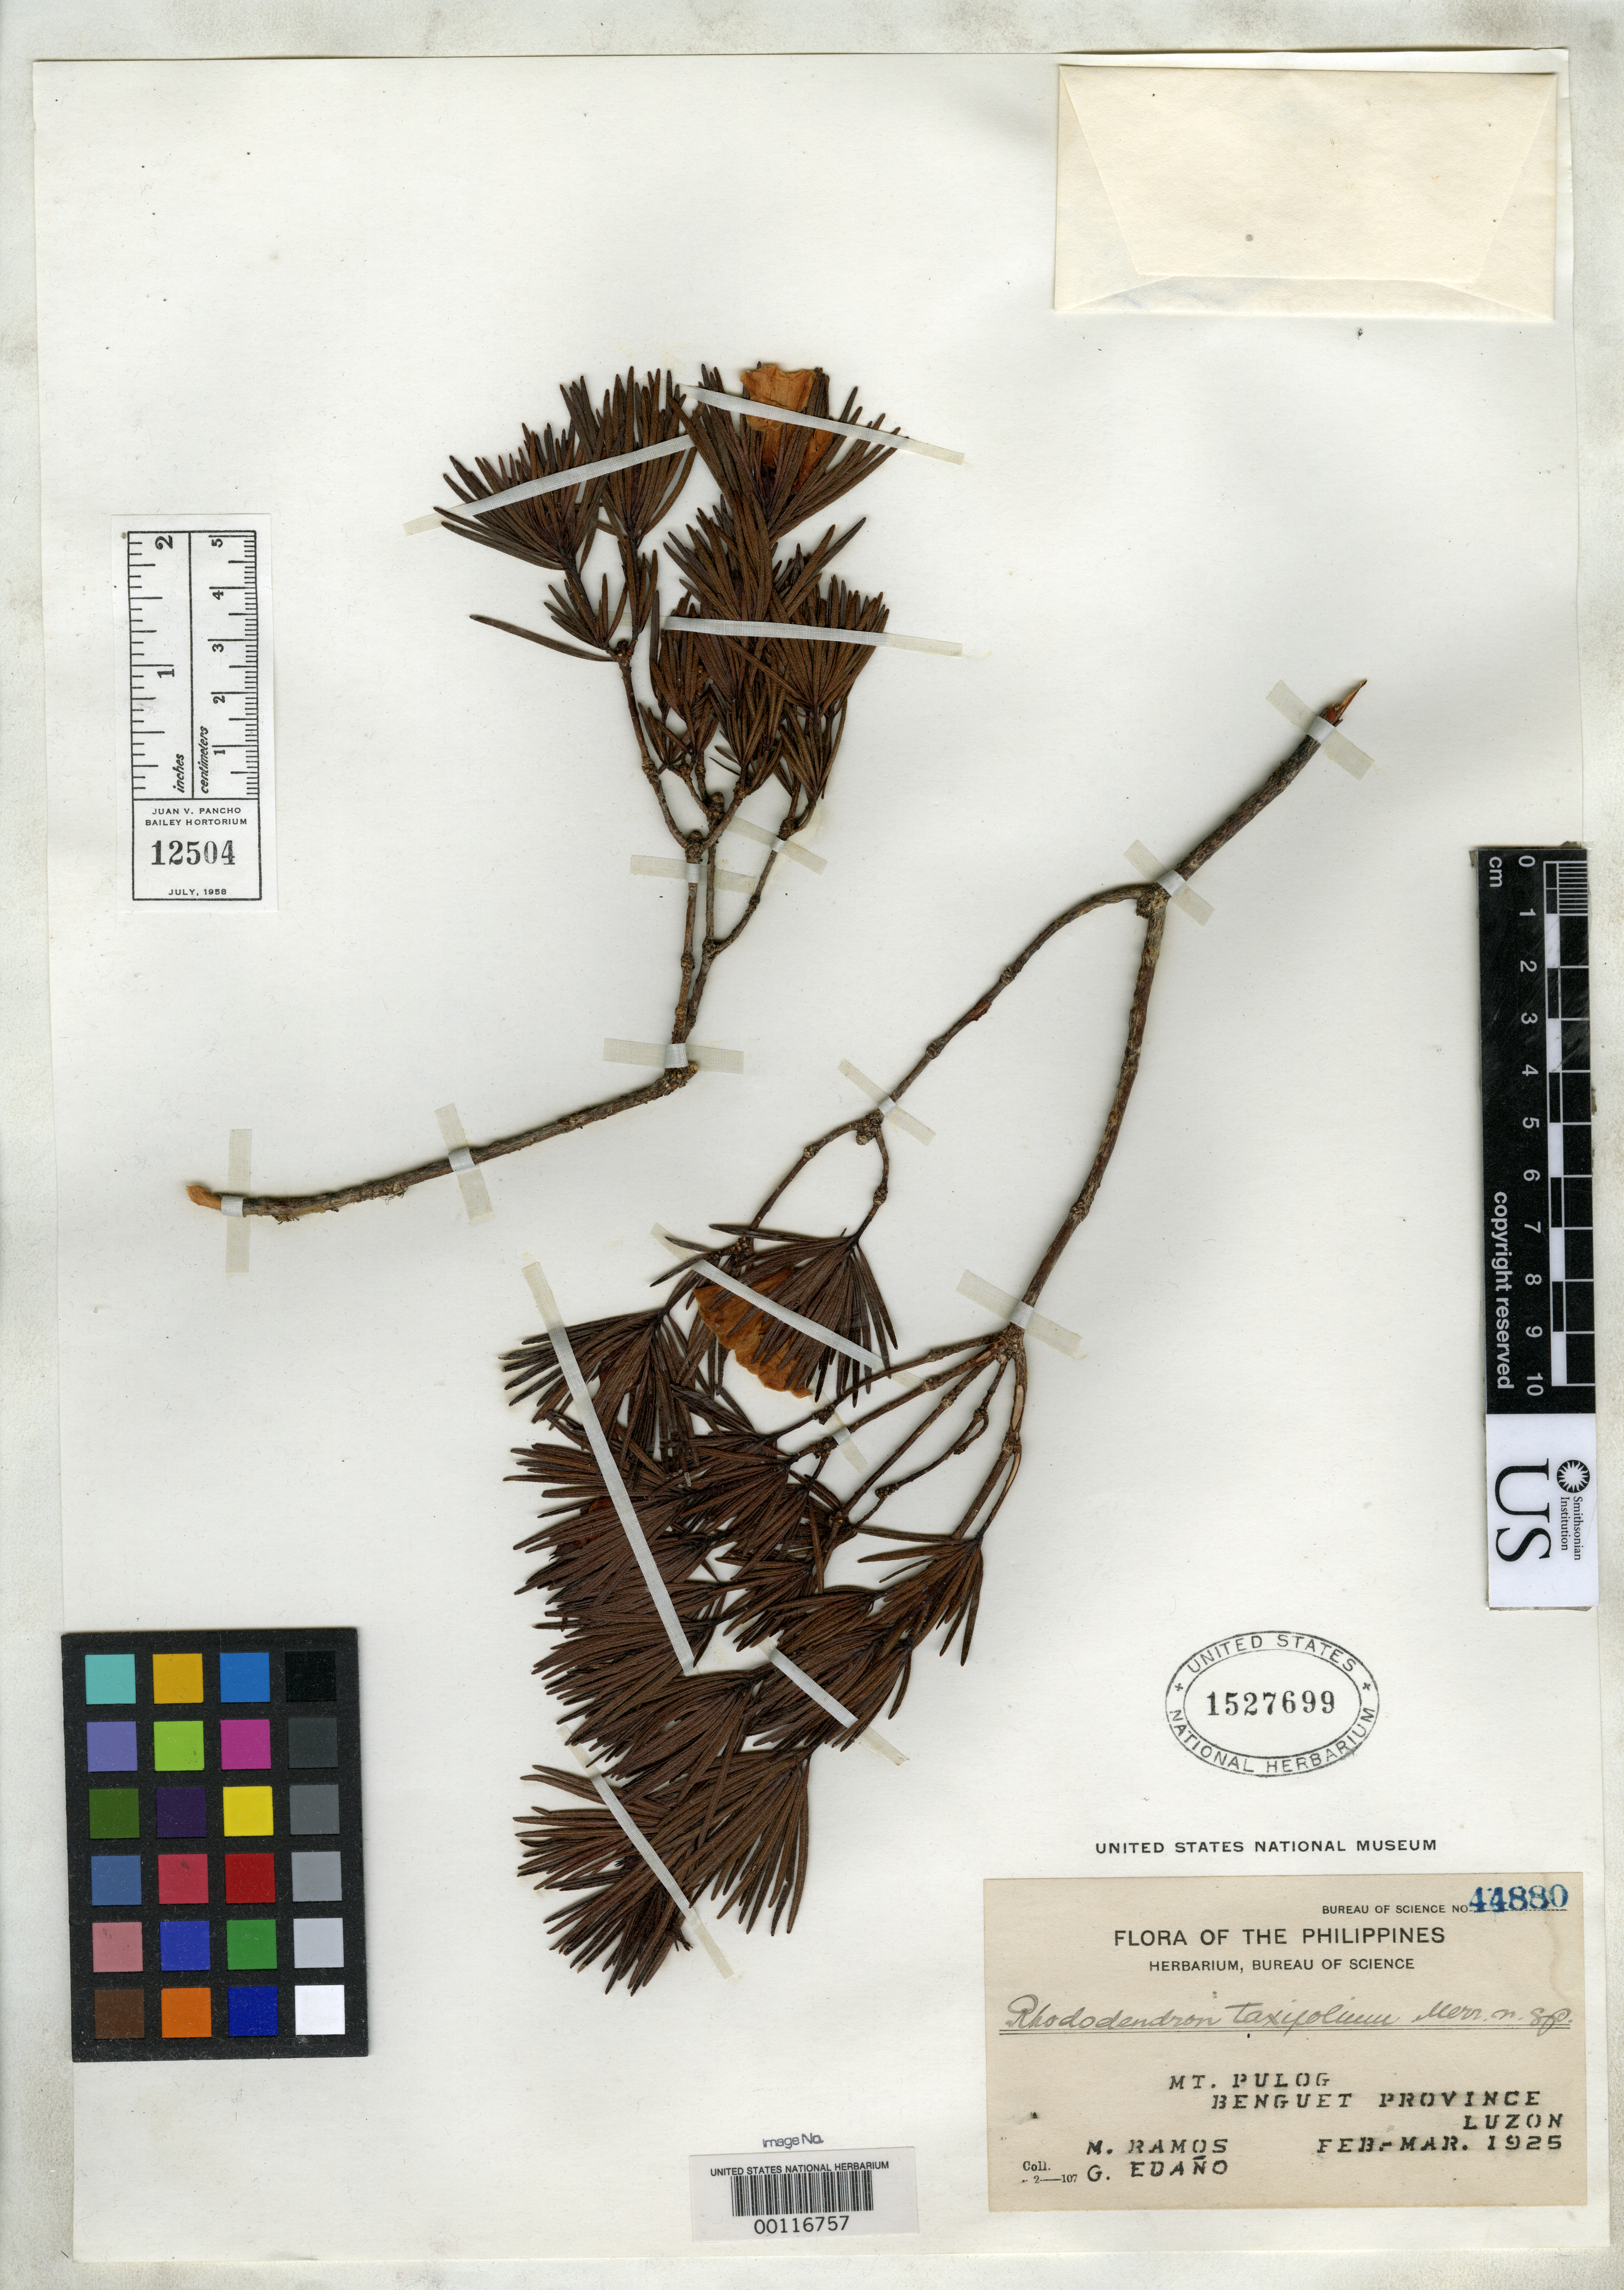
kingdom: Plantae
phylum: Tracheophyta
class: Magnoliopsida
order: Ericales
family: Ericaceae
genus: Rhododendron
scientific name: Rhododendron taxifolium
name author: Merr.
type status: Isotype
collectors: M. Ramos & G. E. Edaño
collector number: Bur. Sci. 44880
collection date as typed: Feb 1925 to -- Mar 1925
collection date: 1925-02/1925-03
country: Philippines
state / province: Cordillera (Administrative Region)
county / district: Benguet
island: Luzon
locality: Mt. Pulog.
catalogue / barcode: US 1527699